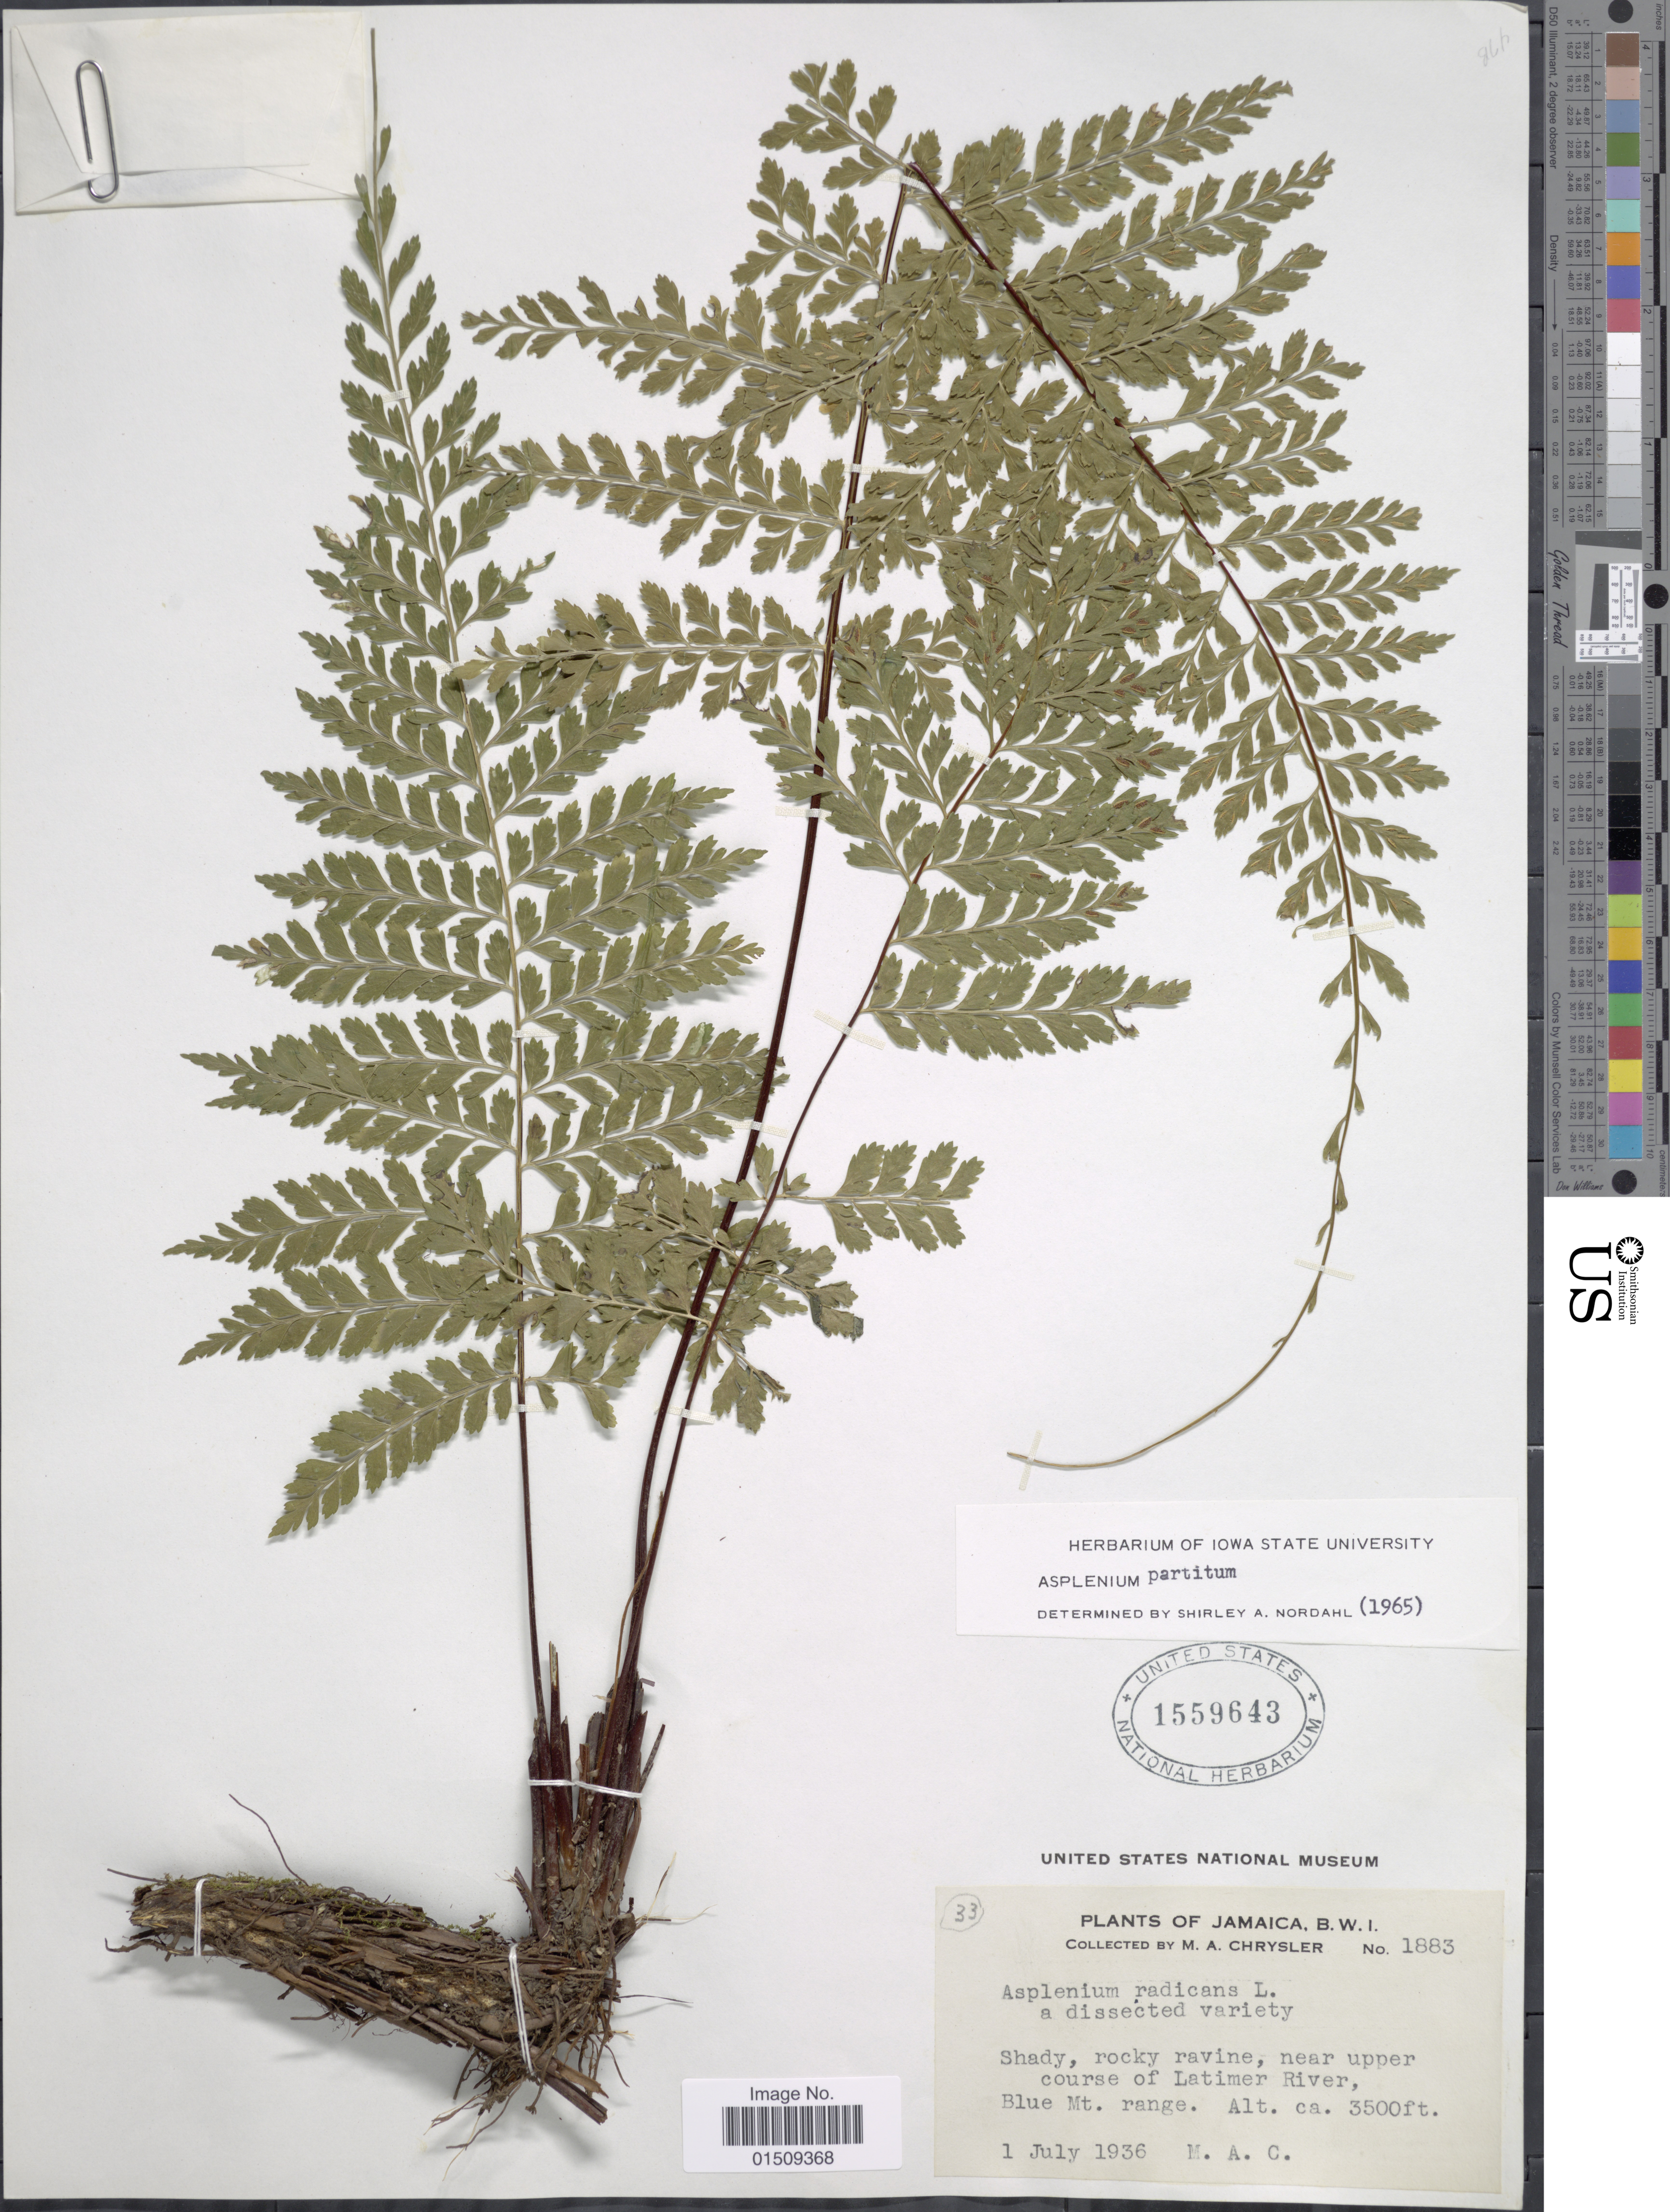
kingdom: Plantae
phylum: Tracheophyta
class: Polypodiopsida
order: Polypodiales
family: Aspleniaceae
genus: Asplenium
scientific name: Asplenium radicans var. partitum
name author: (Klotzsch) Hieron.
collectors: M. A. Chrysler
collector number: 1883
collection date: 1936-07-01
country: Jamaica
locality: Jamaica, B.W.I.. Shady rocky ravine, near upper course of Latimer River, Blue Mt. range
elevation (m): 1067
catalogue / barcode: US 1559643